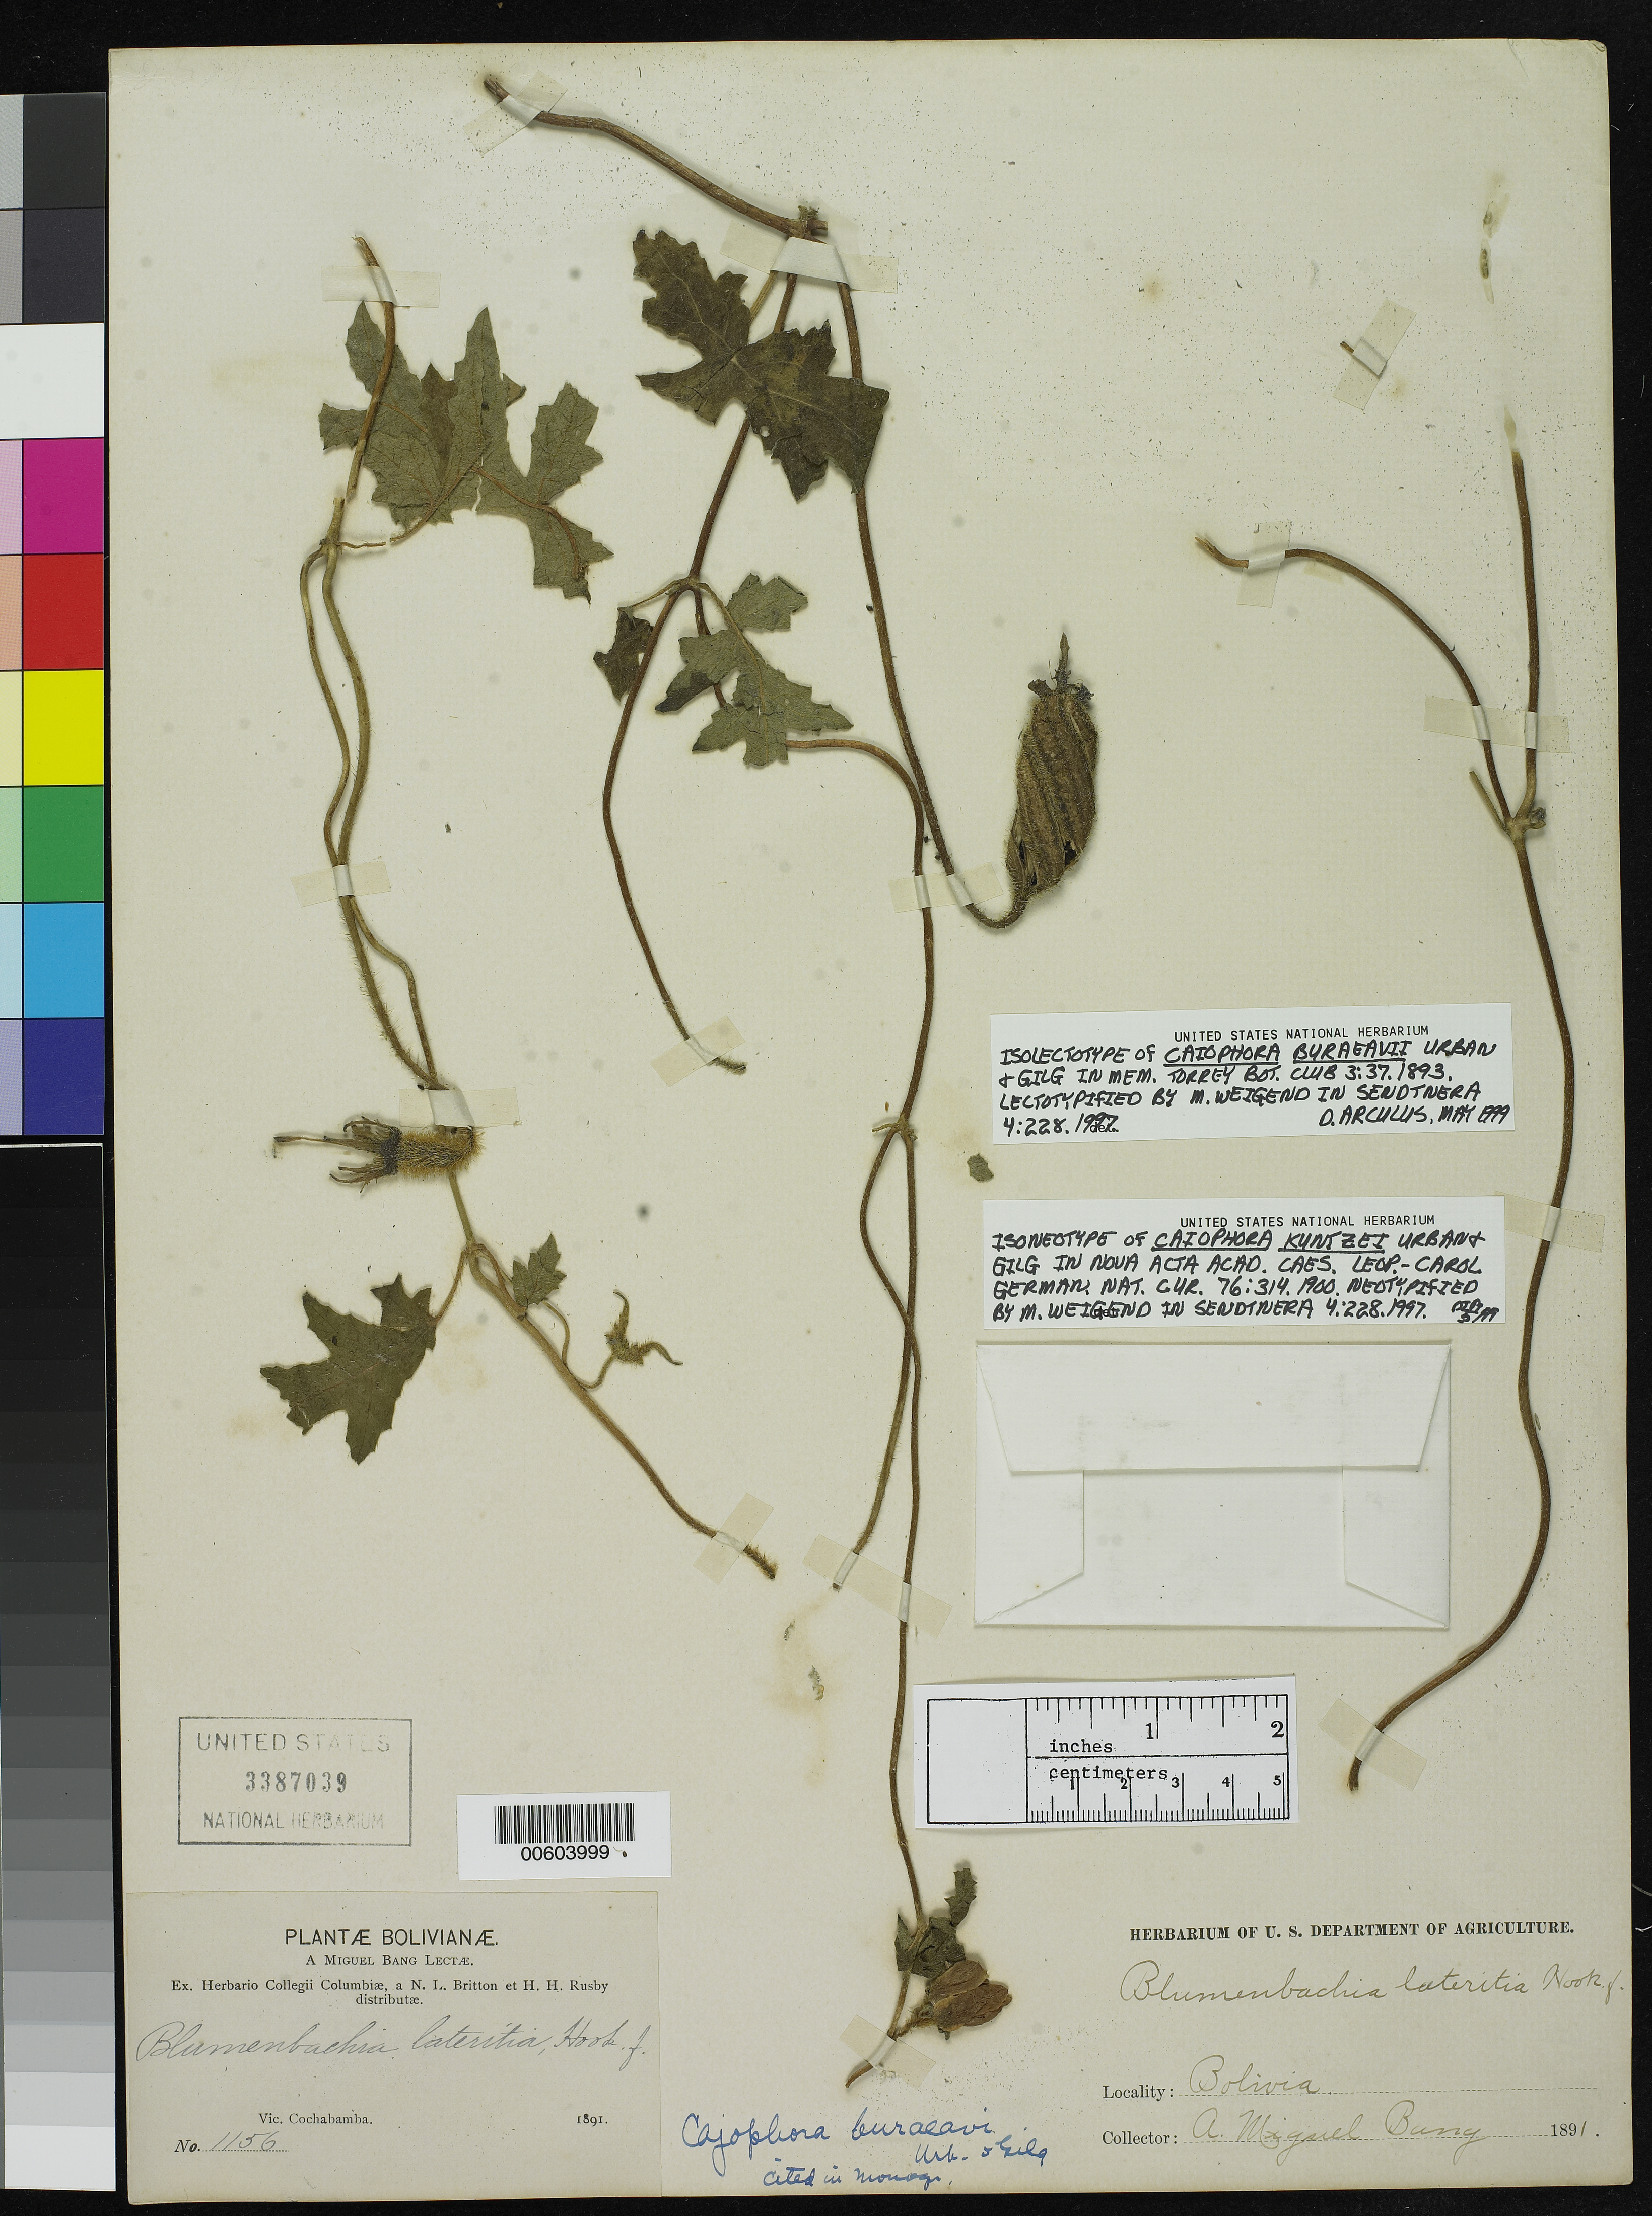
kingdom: Plantae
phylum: Tracheophyta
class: Magnoliopsida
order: Cornales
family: Loasaceae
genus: Caiophora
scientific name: Caiophora buraeavii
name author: Urb. & Gilg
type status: Isolectotype; Type Collection; Isoneotype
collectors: M. Bang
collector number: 1156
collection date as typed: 1891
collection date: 1891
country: Bolivia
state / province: La Paz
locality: Vic. Cochabamba.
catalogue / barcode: US 3387039